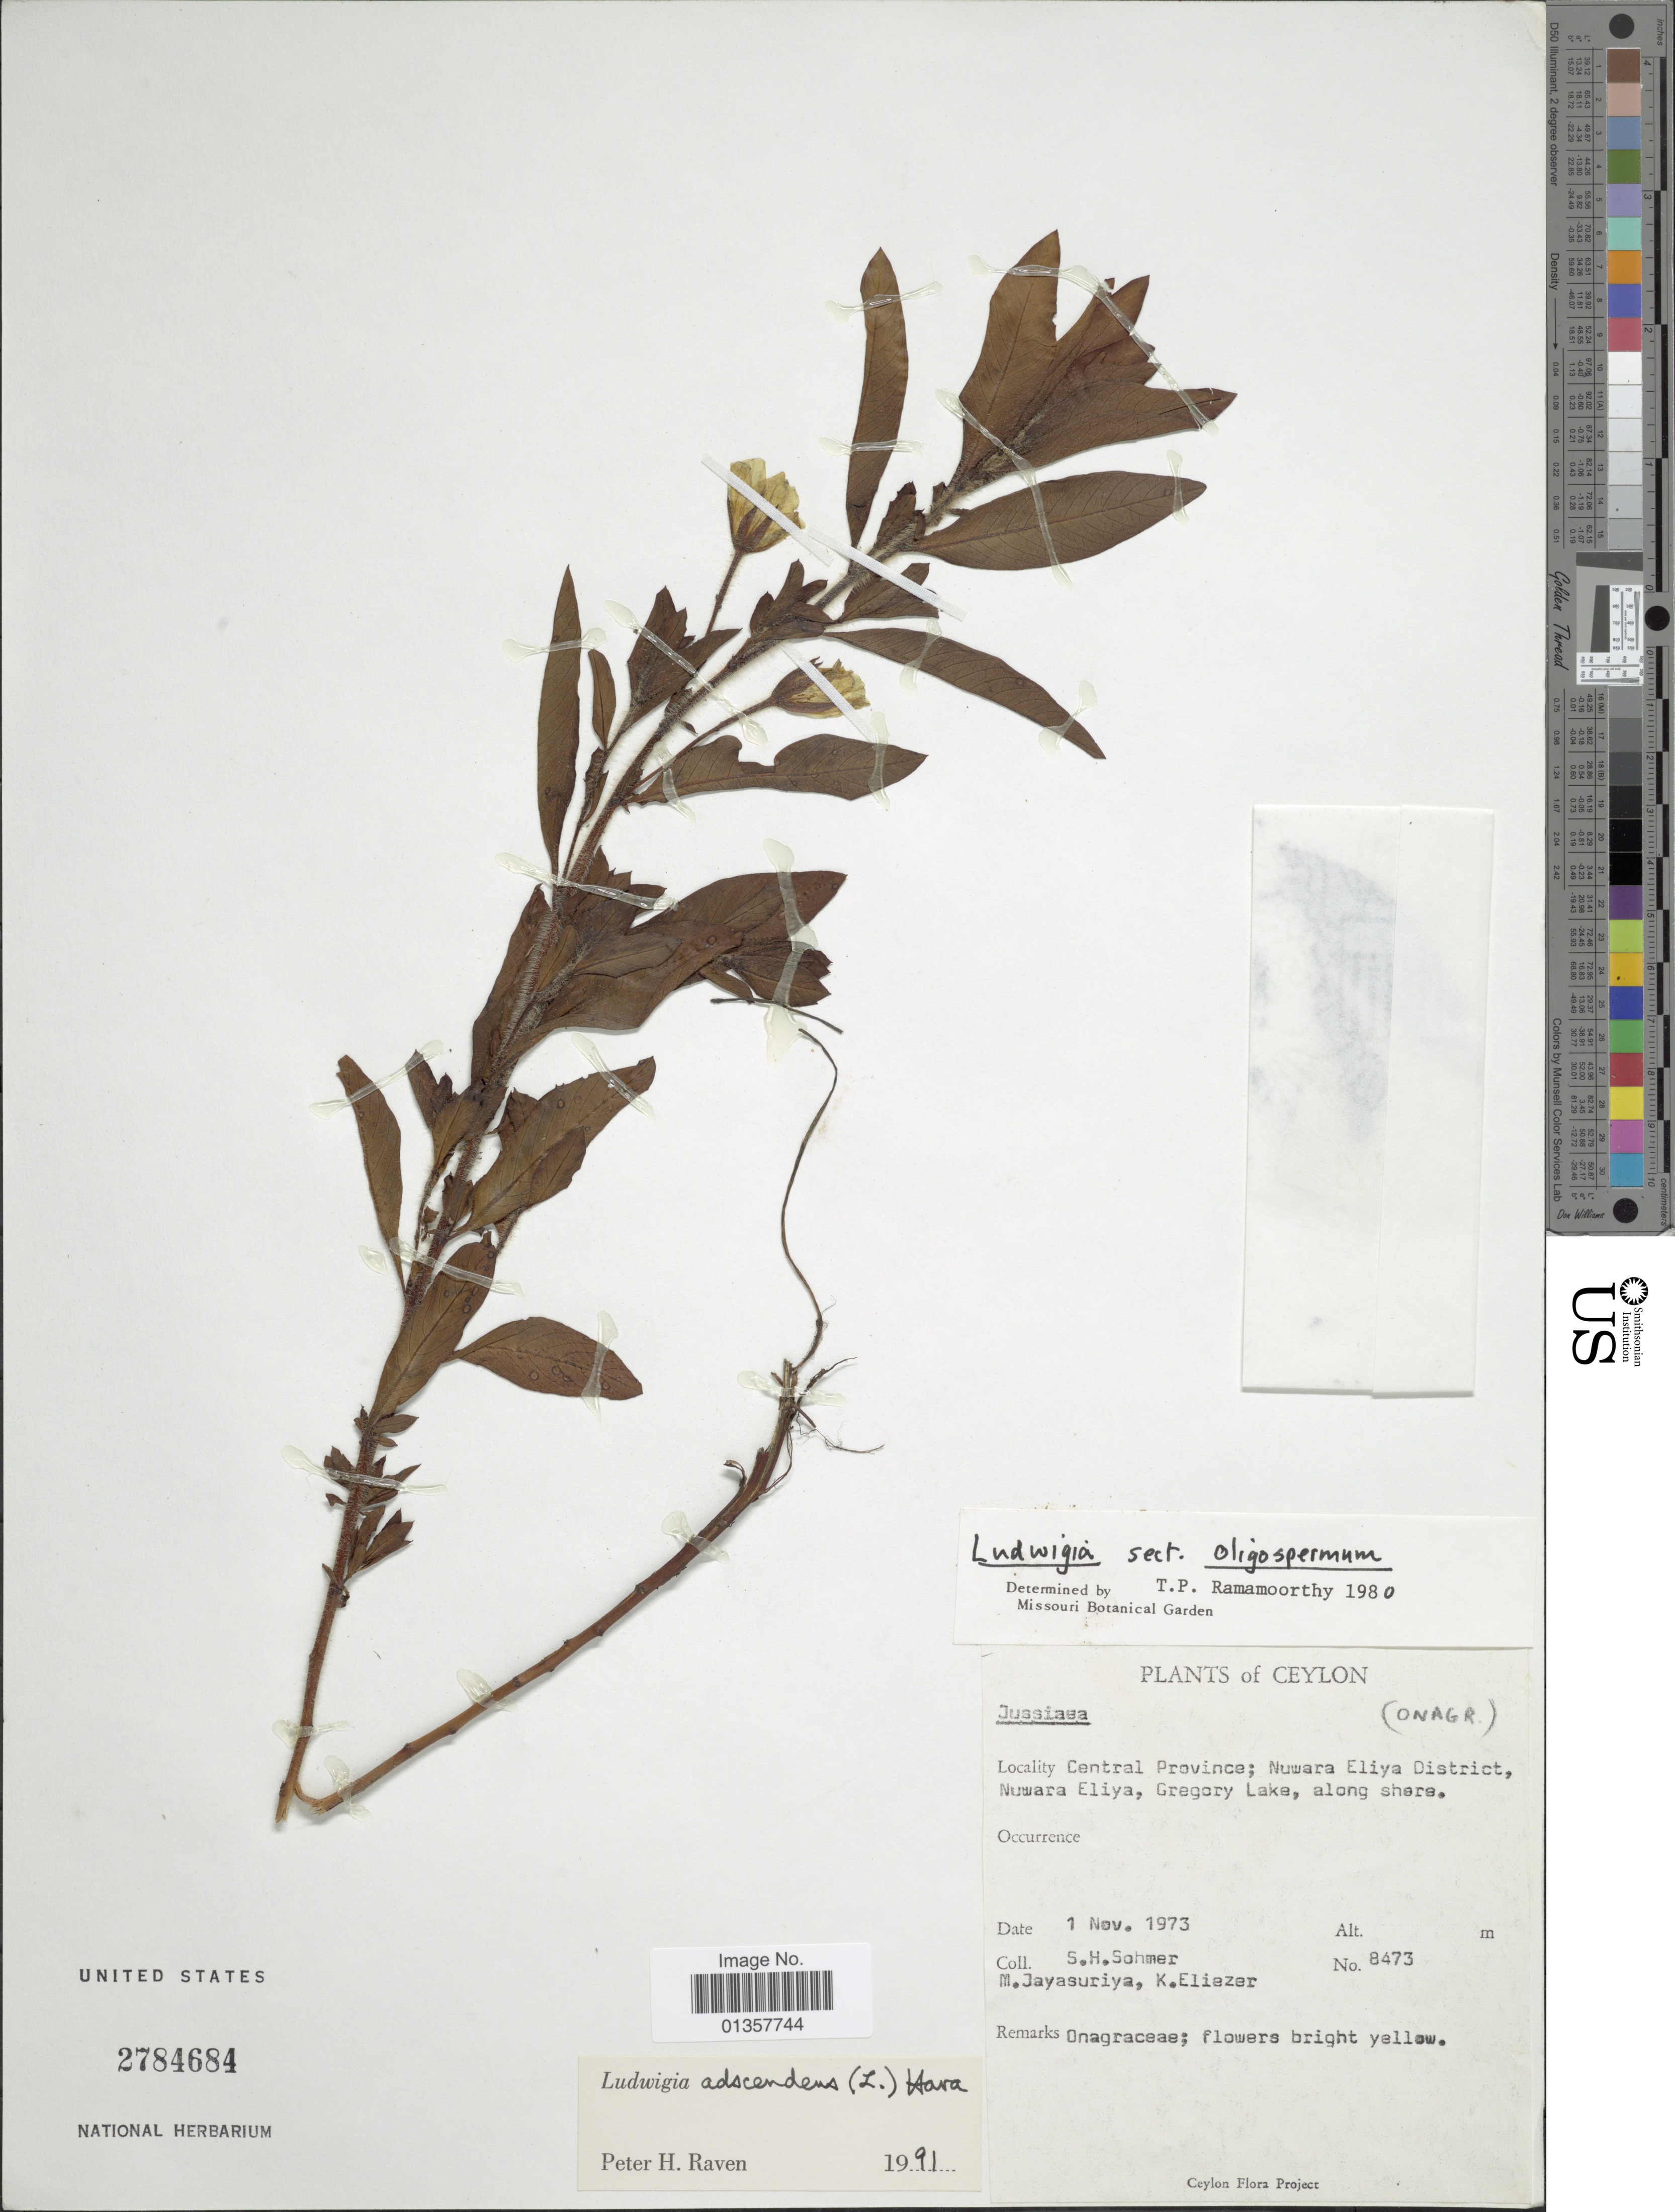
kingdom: Plantae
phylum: Tracheophyta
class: Magnoliopsida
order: Myrtales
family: Onagraceae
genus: Ludwigia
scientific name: Ludwigia adscendens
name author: (L.) H. Hara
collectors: S. H. Sohmer, M. Jayasuriya & K. Eliezer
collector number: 8473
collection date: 1973-11-01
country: Sri Lanka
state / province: Central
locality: Ceylon, Central Province; Nuwara Eliya District, Nuwara Eliya, Gregory Lake, along shore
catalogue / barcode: US 2784684